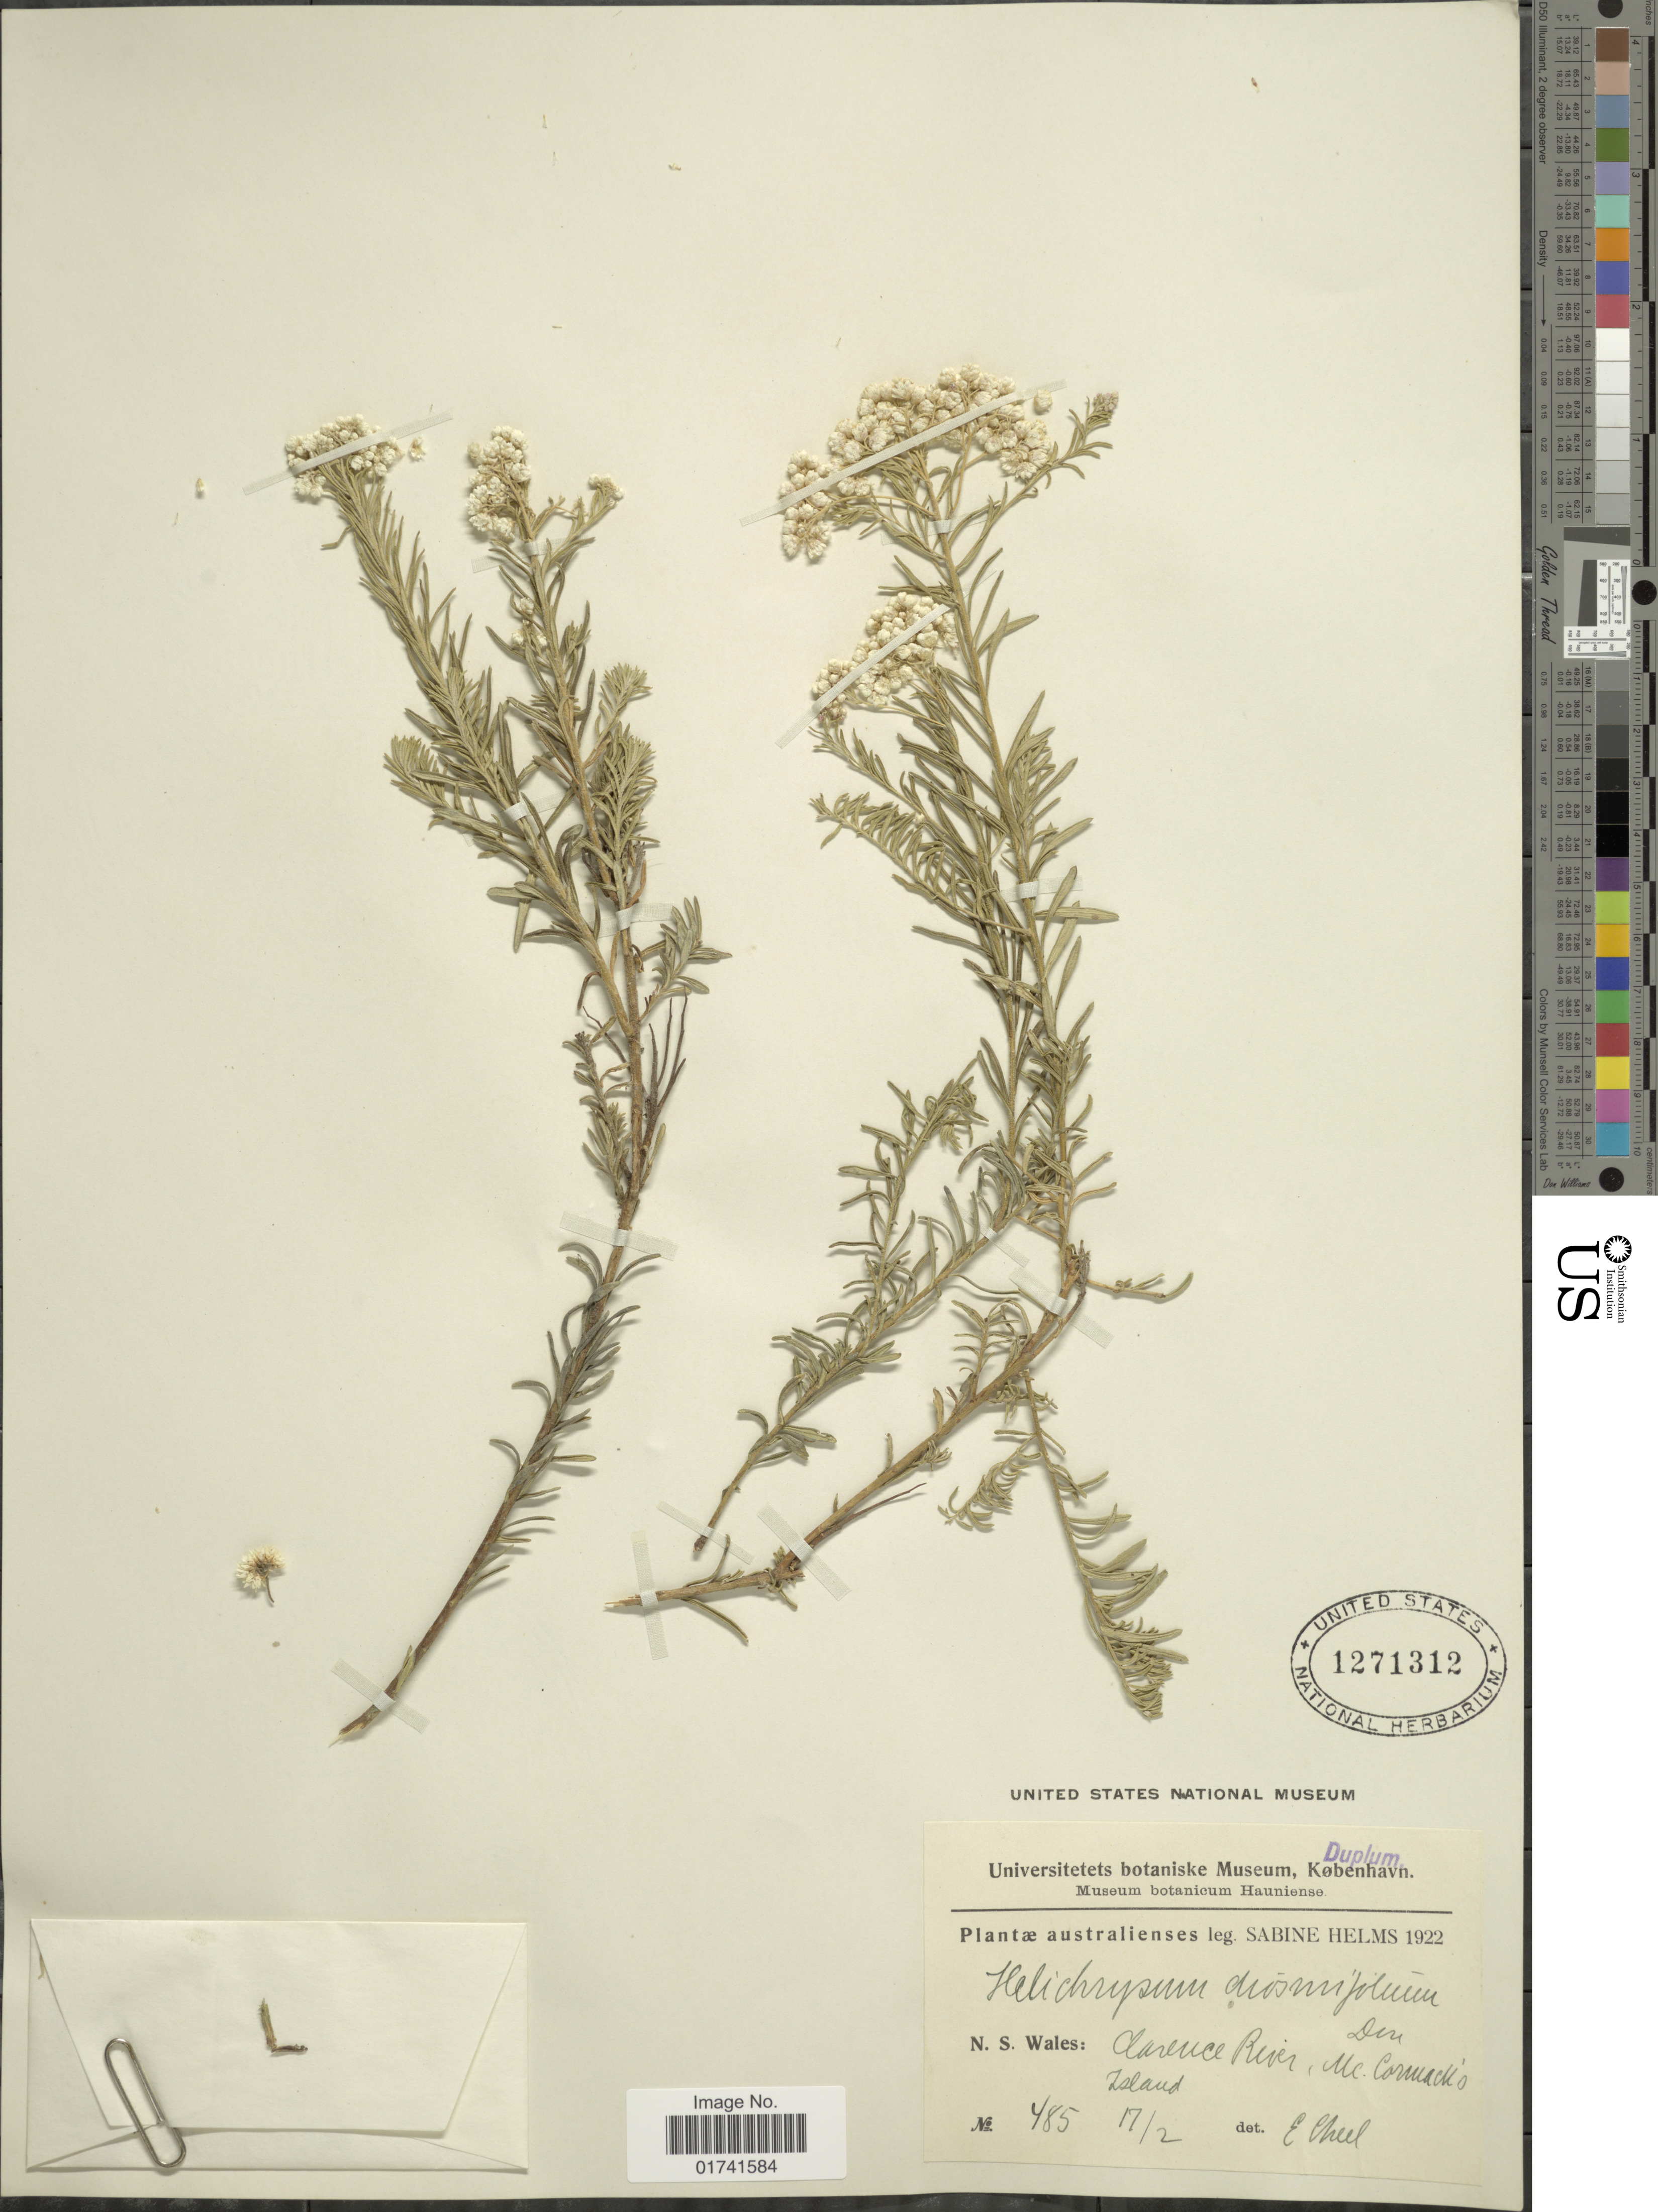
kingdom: Plantae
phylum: Tracheophyta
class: Magnoliopsida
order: Asterales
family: Asteraceae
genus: Ozothamnus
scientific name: Ozothamnus diosmifolius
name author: (Vent.) DC.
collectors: S. Helms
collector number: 485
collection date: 1922-02-17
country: Australia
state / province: New South Wales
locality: Clarence River, Mt. Cormack's Island.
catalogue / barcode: US 1271312